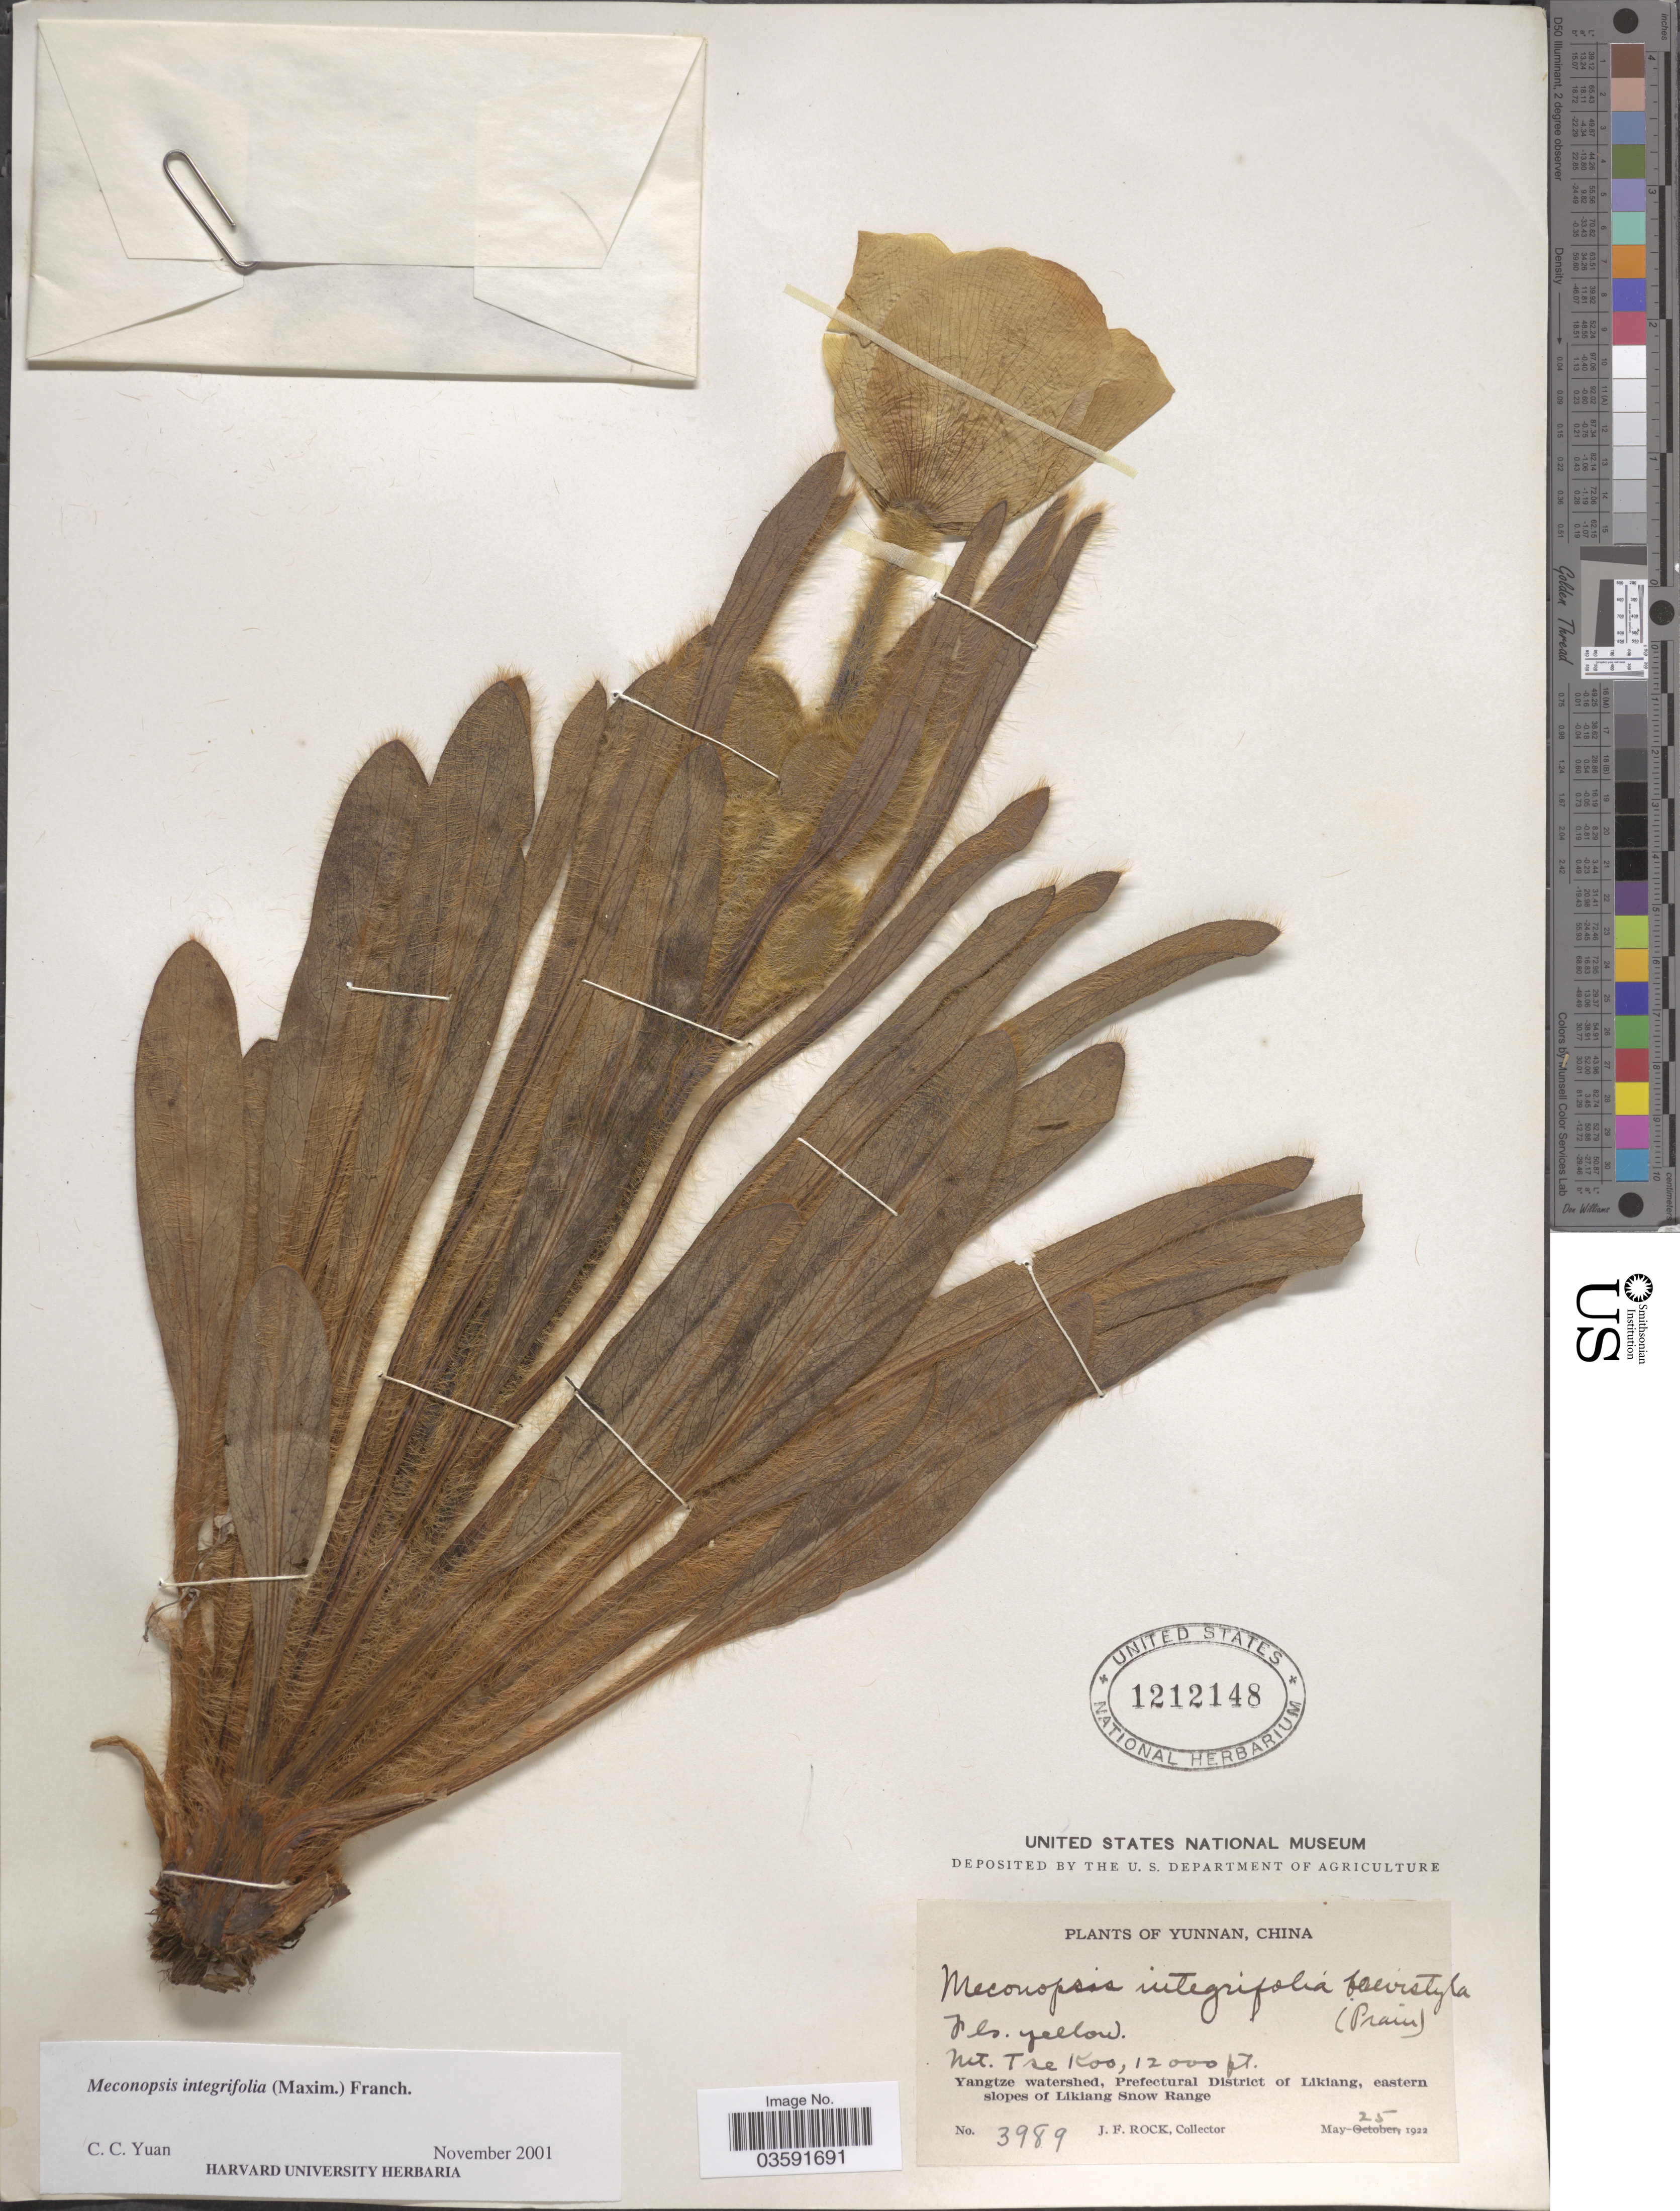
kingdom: Plantae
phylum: Tracheophyta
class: Magnoliopsida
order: Ranunculales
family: Papaveraceae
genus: Meconopsis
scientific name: Meconopsis integrifolia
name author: (Maxim.) Franch.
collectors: J. Rock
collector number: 3989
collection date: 1922-05-25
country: China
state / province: Yunnan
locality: Mt. Tse Koo. Yangtze watershed, Prefectural District of Likiang, eastern slopes of Likiang Snow Range.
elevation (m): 3658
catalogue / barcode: US 1212148